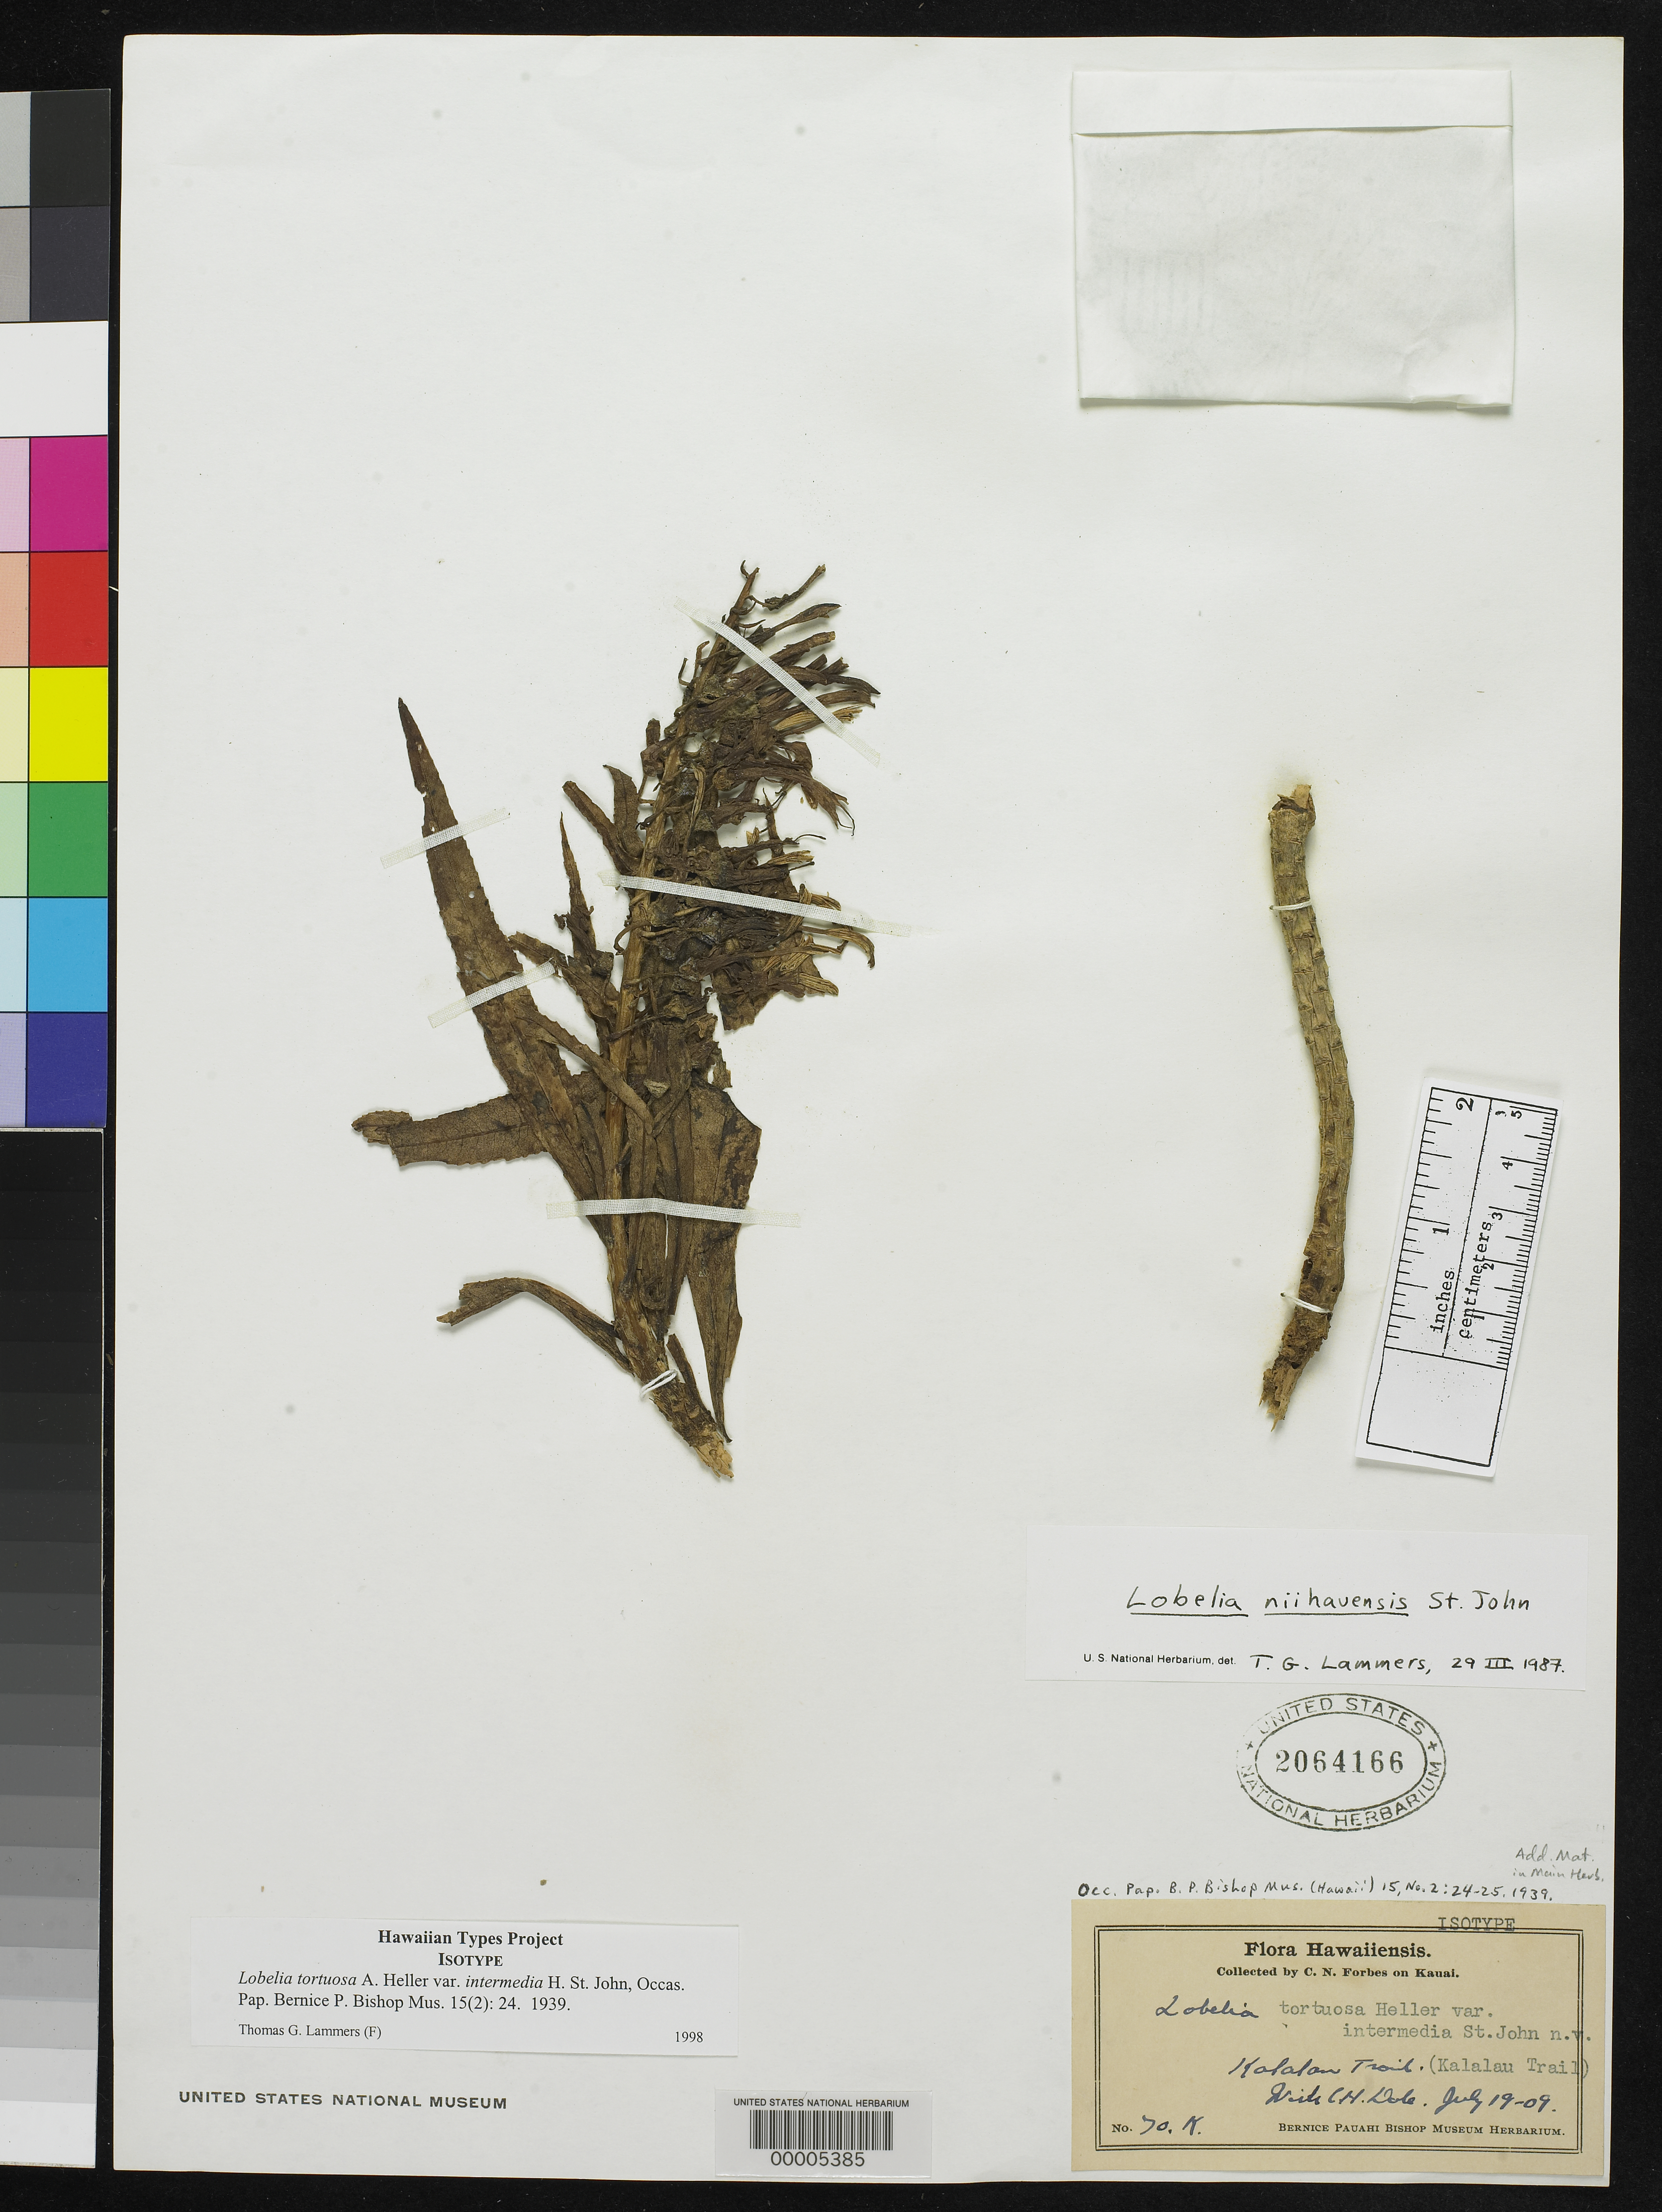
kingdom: Plantae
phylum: Tracheophyta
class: Magnoliopsida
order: Asterales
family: Campanulaceae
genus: Lobelia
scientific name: Lobelia tortuosa var. intermedia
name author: H. St. John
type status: Isotype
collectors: C. N. Forbes & C. Dole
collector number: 70.K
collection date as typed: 19 Jul 1909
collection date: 1909-07-19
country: United States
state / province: Hawaii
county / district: Kauai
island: Kaua'i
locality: Kalalau Trail.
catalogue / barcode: US 2064166